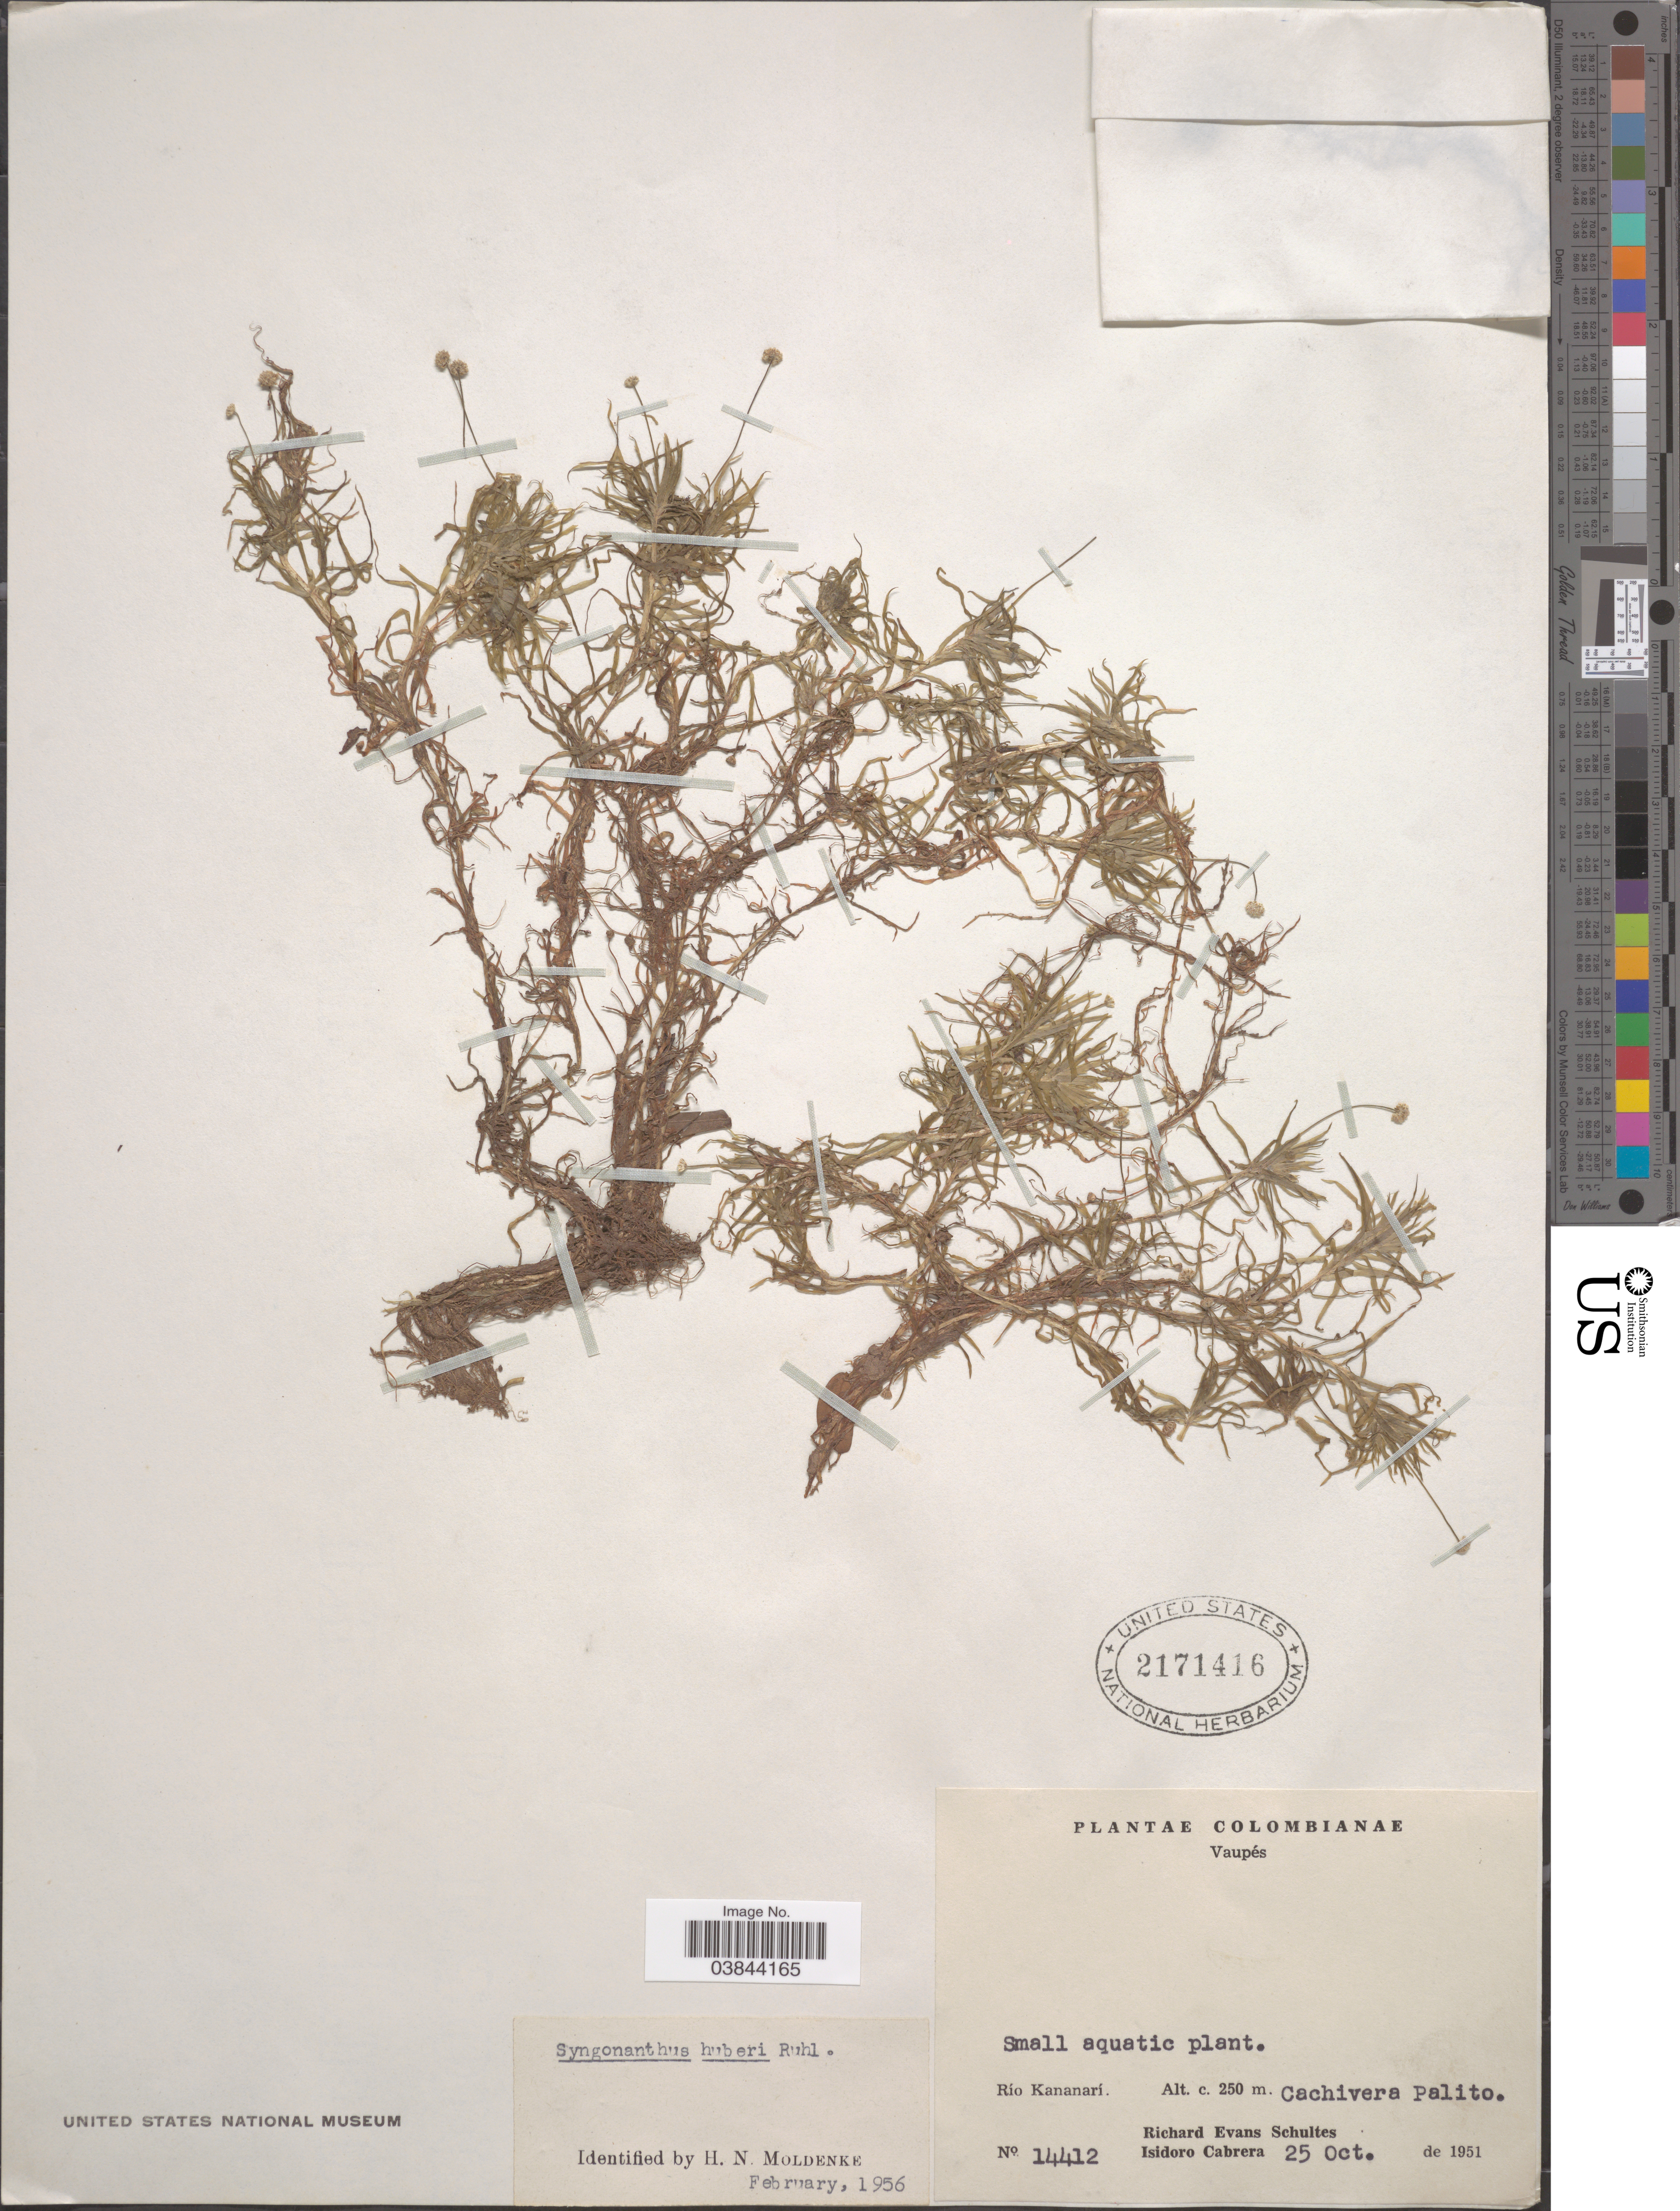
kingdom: Plantae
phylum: Tracheophyta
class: Liliopsida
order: Poales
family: Eriocaulaceae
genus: Syngonanthus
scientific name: Syngonanthus huberi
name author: Ruhland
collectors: R. E. Schultes & I. Cabrera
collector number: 14412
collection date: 1951-10-25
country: Colombia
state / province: Vaupés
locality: Río Kananarí. Cachivera Palito.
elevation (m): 250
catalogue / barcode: US 2171416